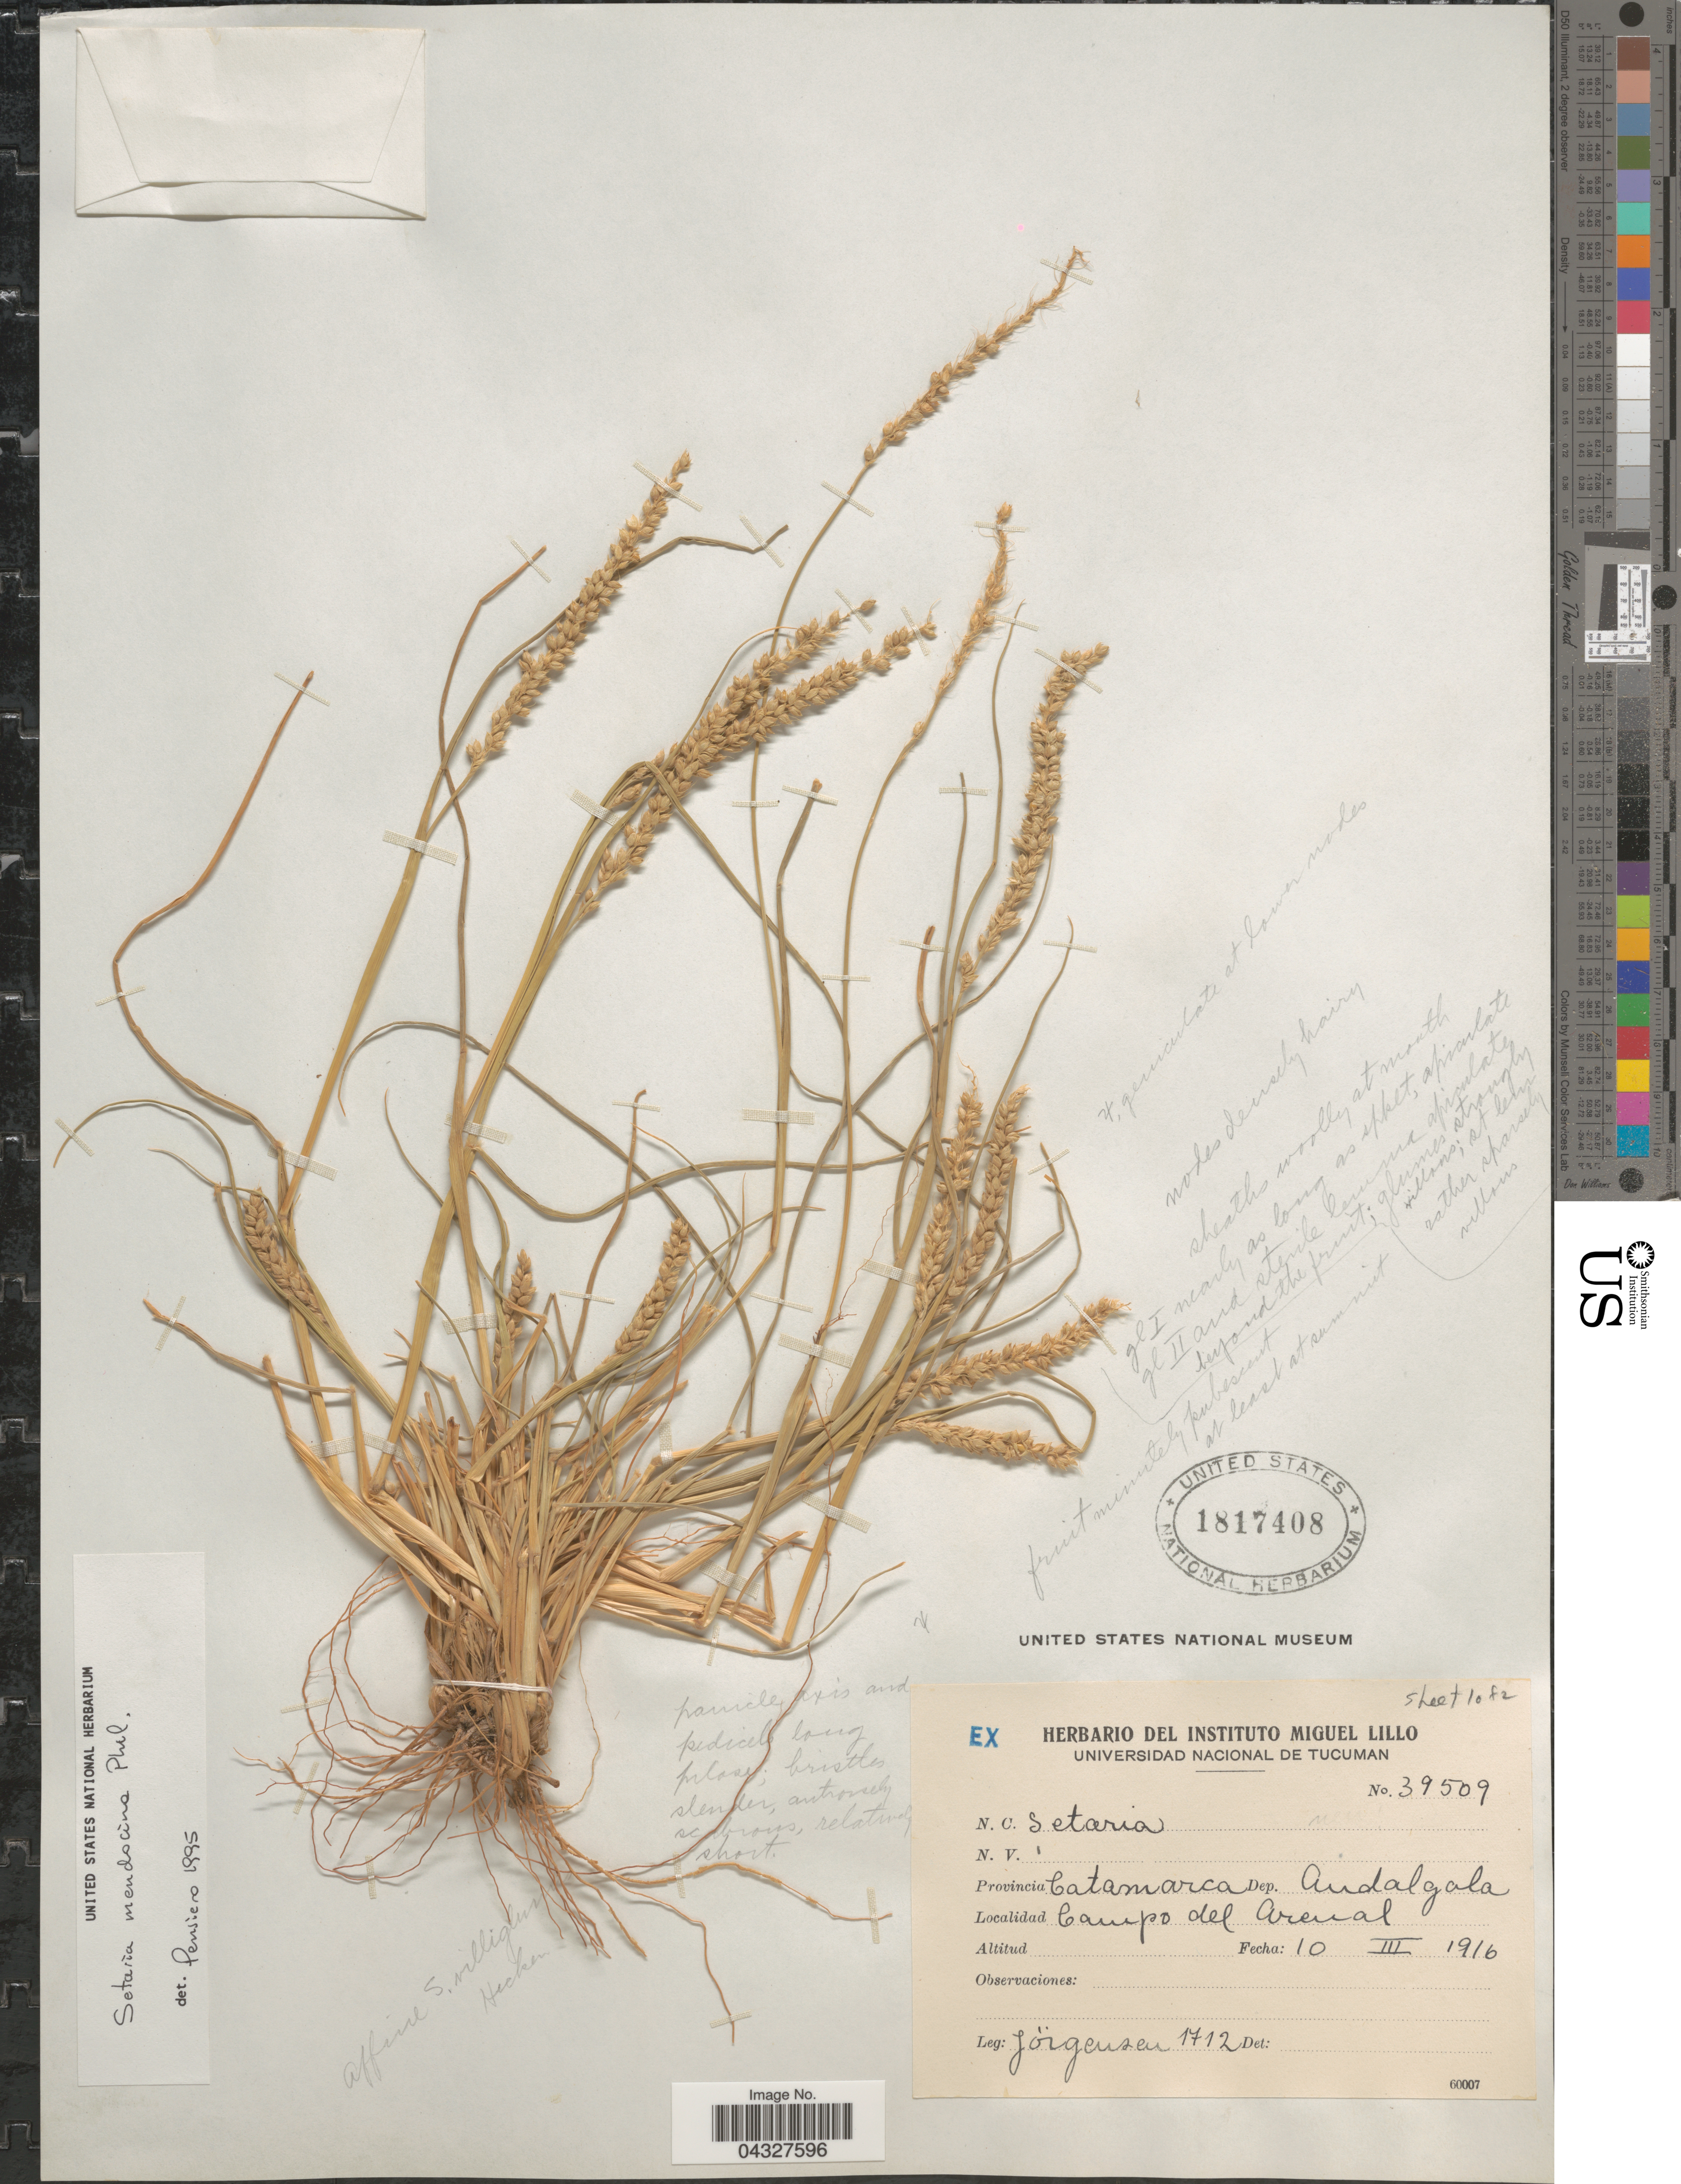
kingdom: Plantae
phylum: Tracheophyta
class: Liliopsida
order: Poales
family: Poaceae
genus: Setaria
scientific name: Setaria mendocina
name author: Phil.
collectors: Jorgensen, --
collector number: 1712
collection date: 1916-03-10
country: Argentina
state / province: Catamarca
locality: Dep. Andalgala. Campo del Arenal.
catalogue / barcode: US 1817408